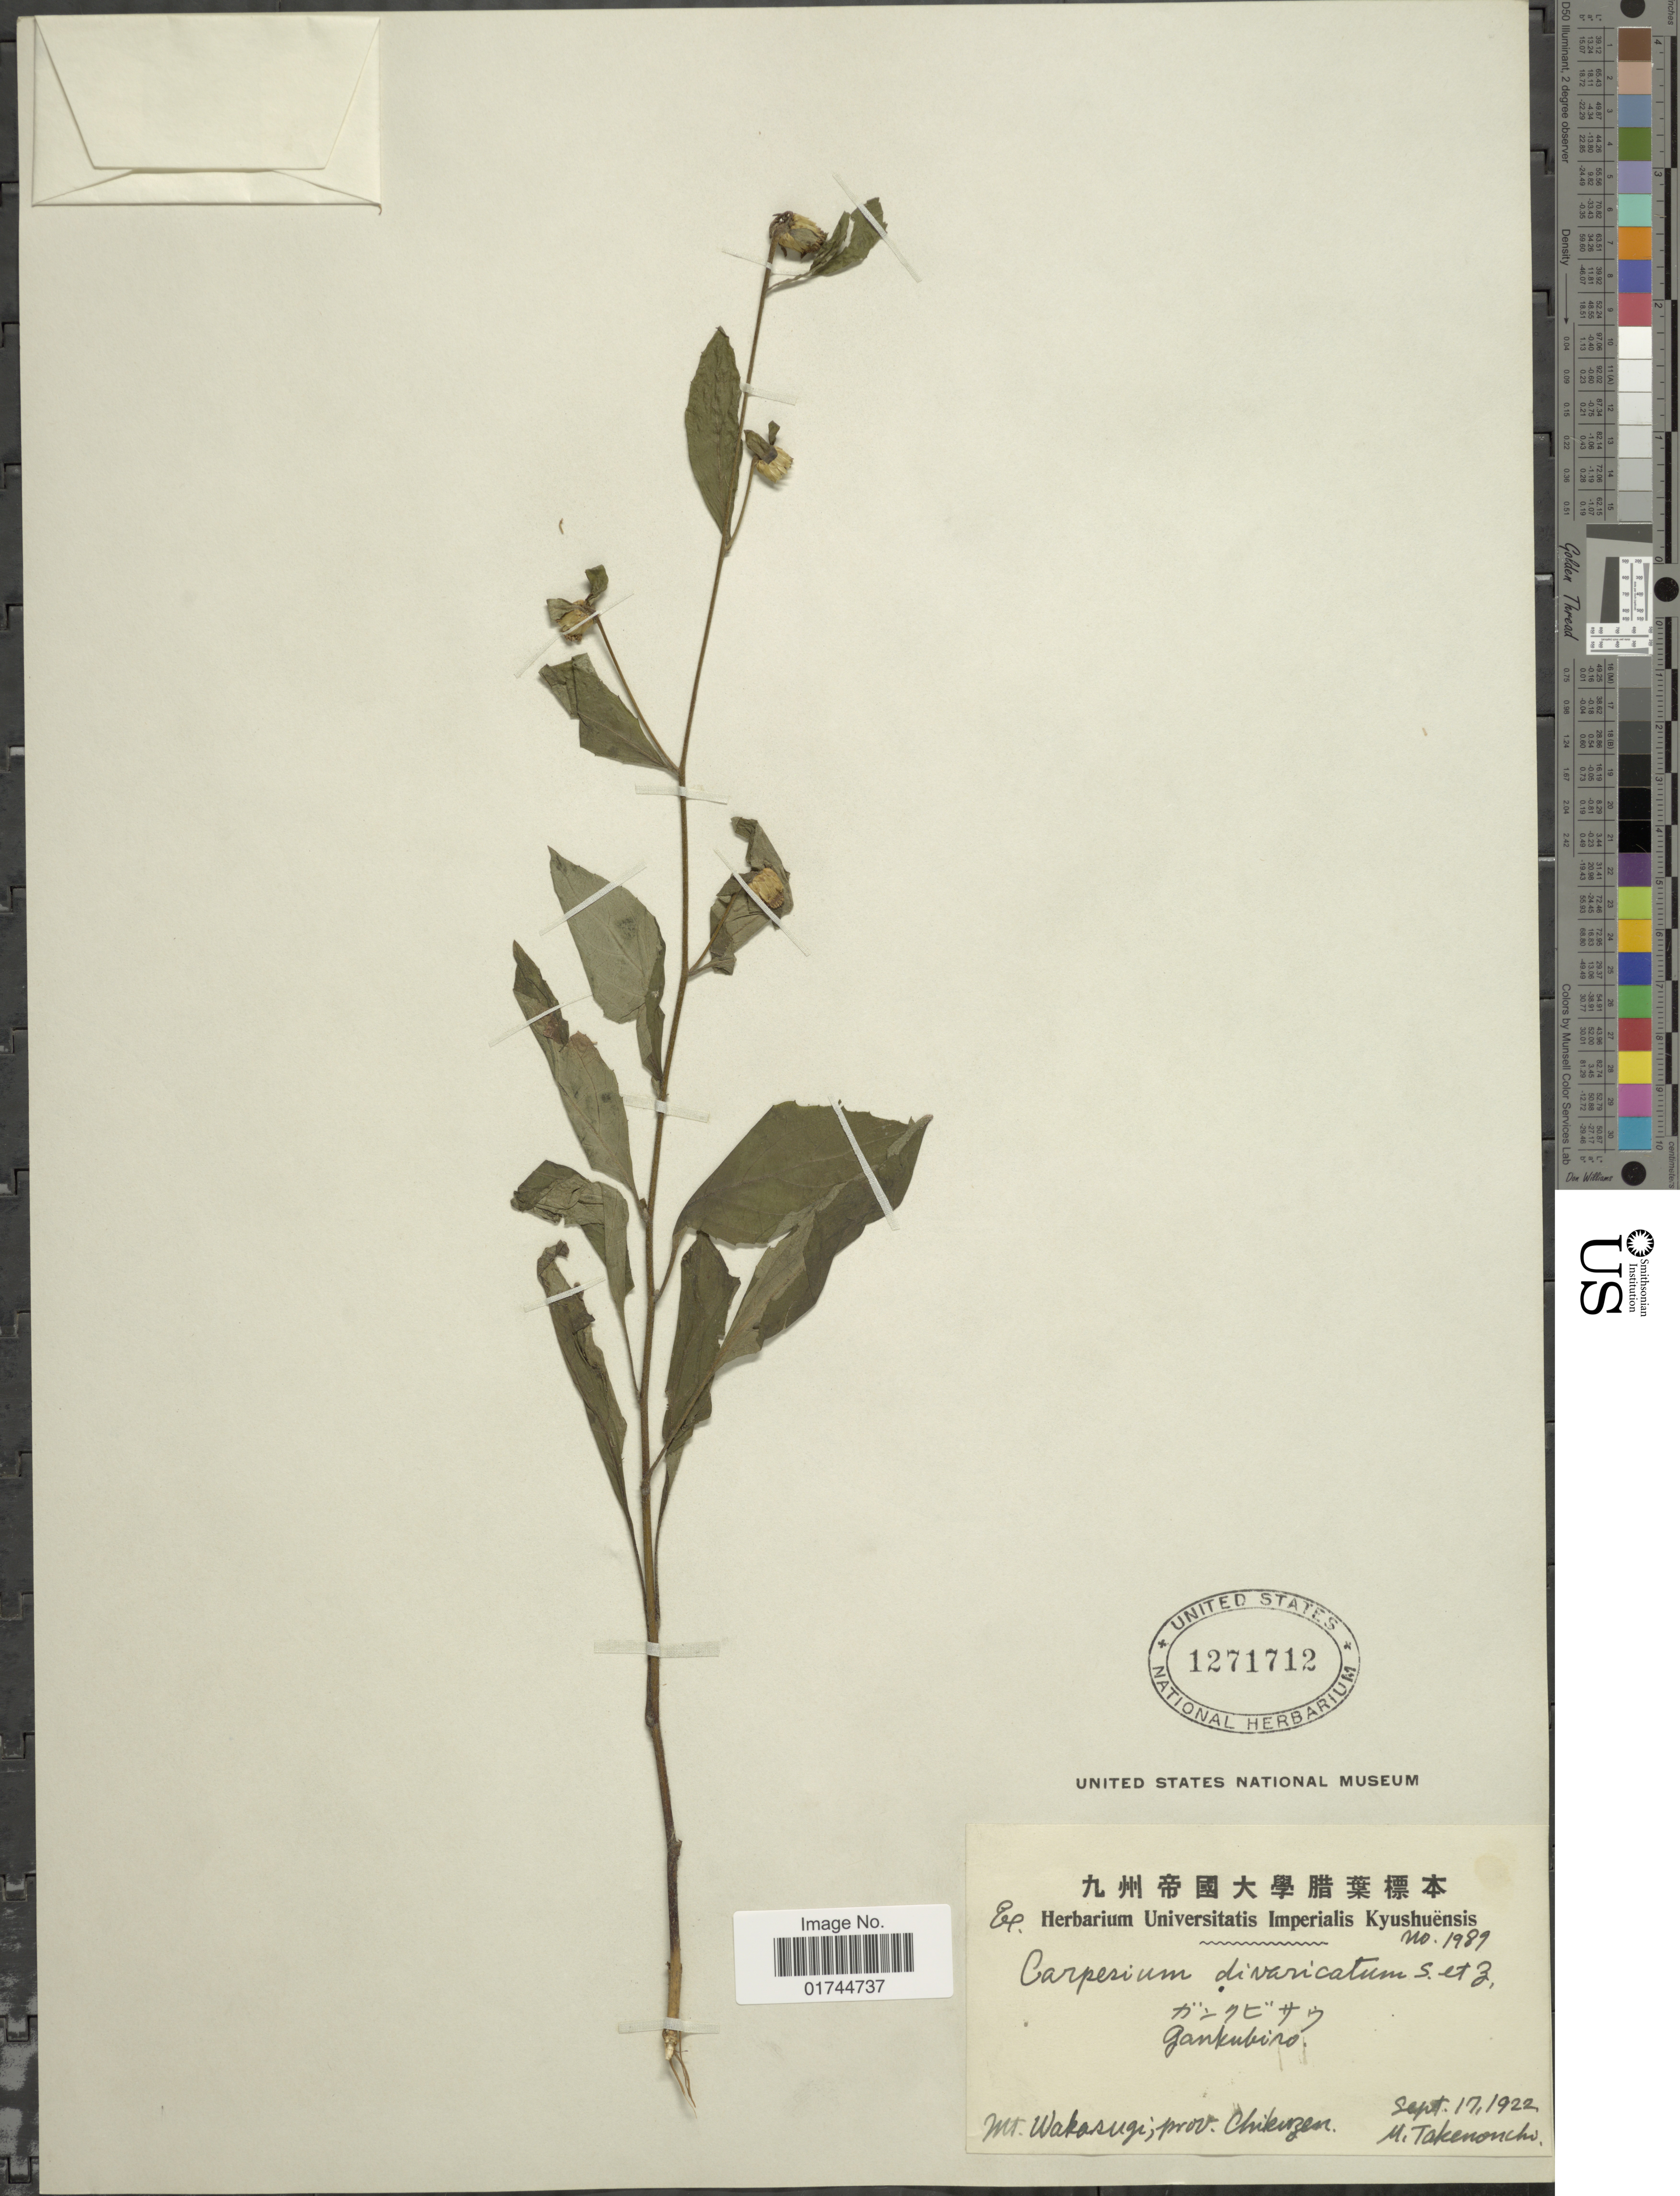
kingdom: Plantae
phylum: Tracheophyta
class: Magnoliopsida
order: Asterales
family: Asteraceae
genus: Carpesium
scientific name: Carpesium divarticatum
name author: Siebold & Zucc.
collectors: M. Takenonchi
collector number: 1989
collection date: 1922-09-17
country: Japan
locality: Mt. Wakasugi, Prov. Chikuzen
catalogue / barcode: US 1271712